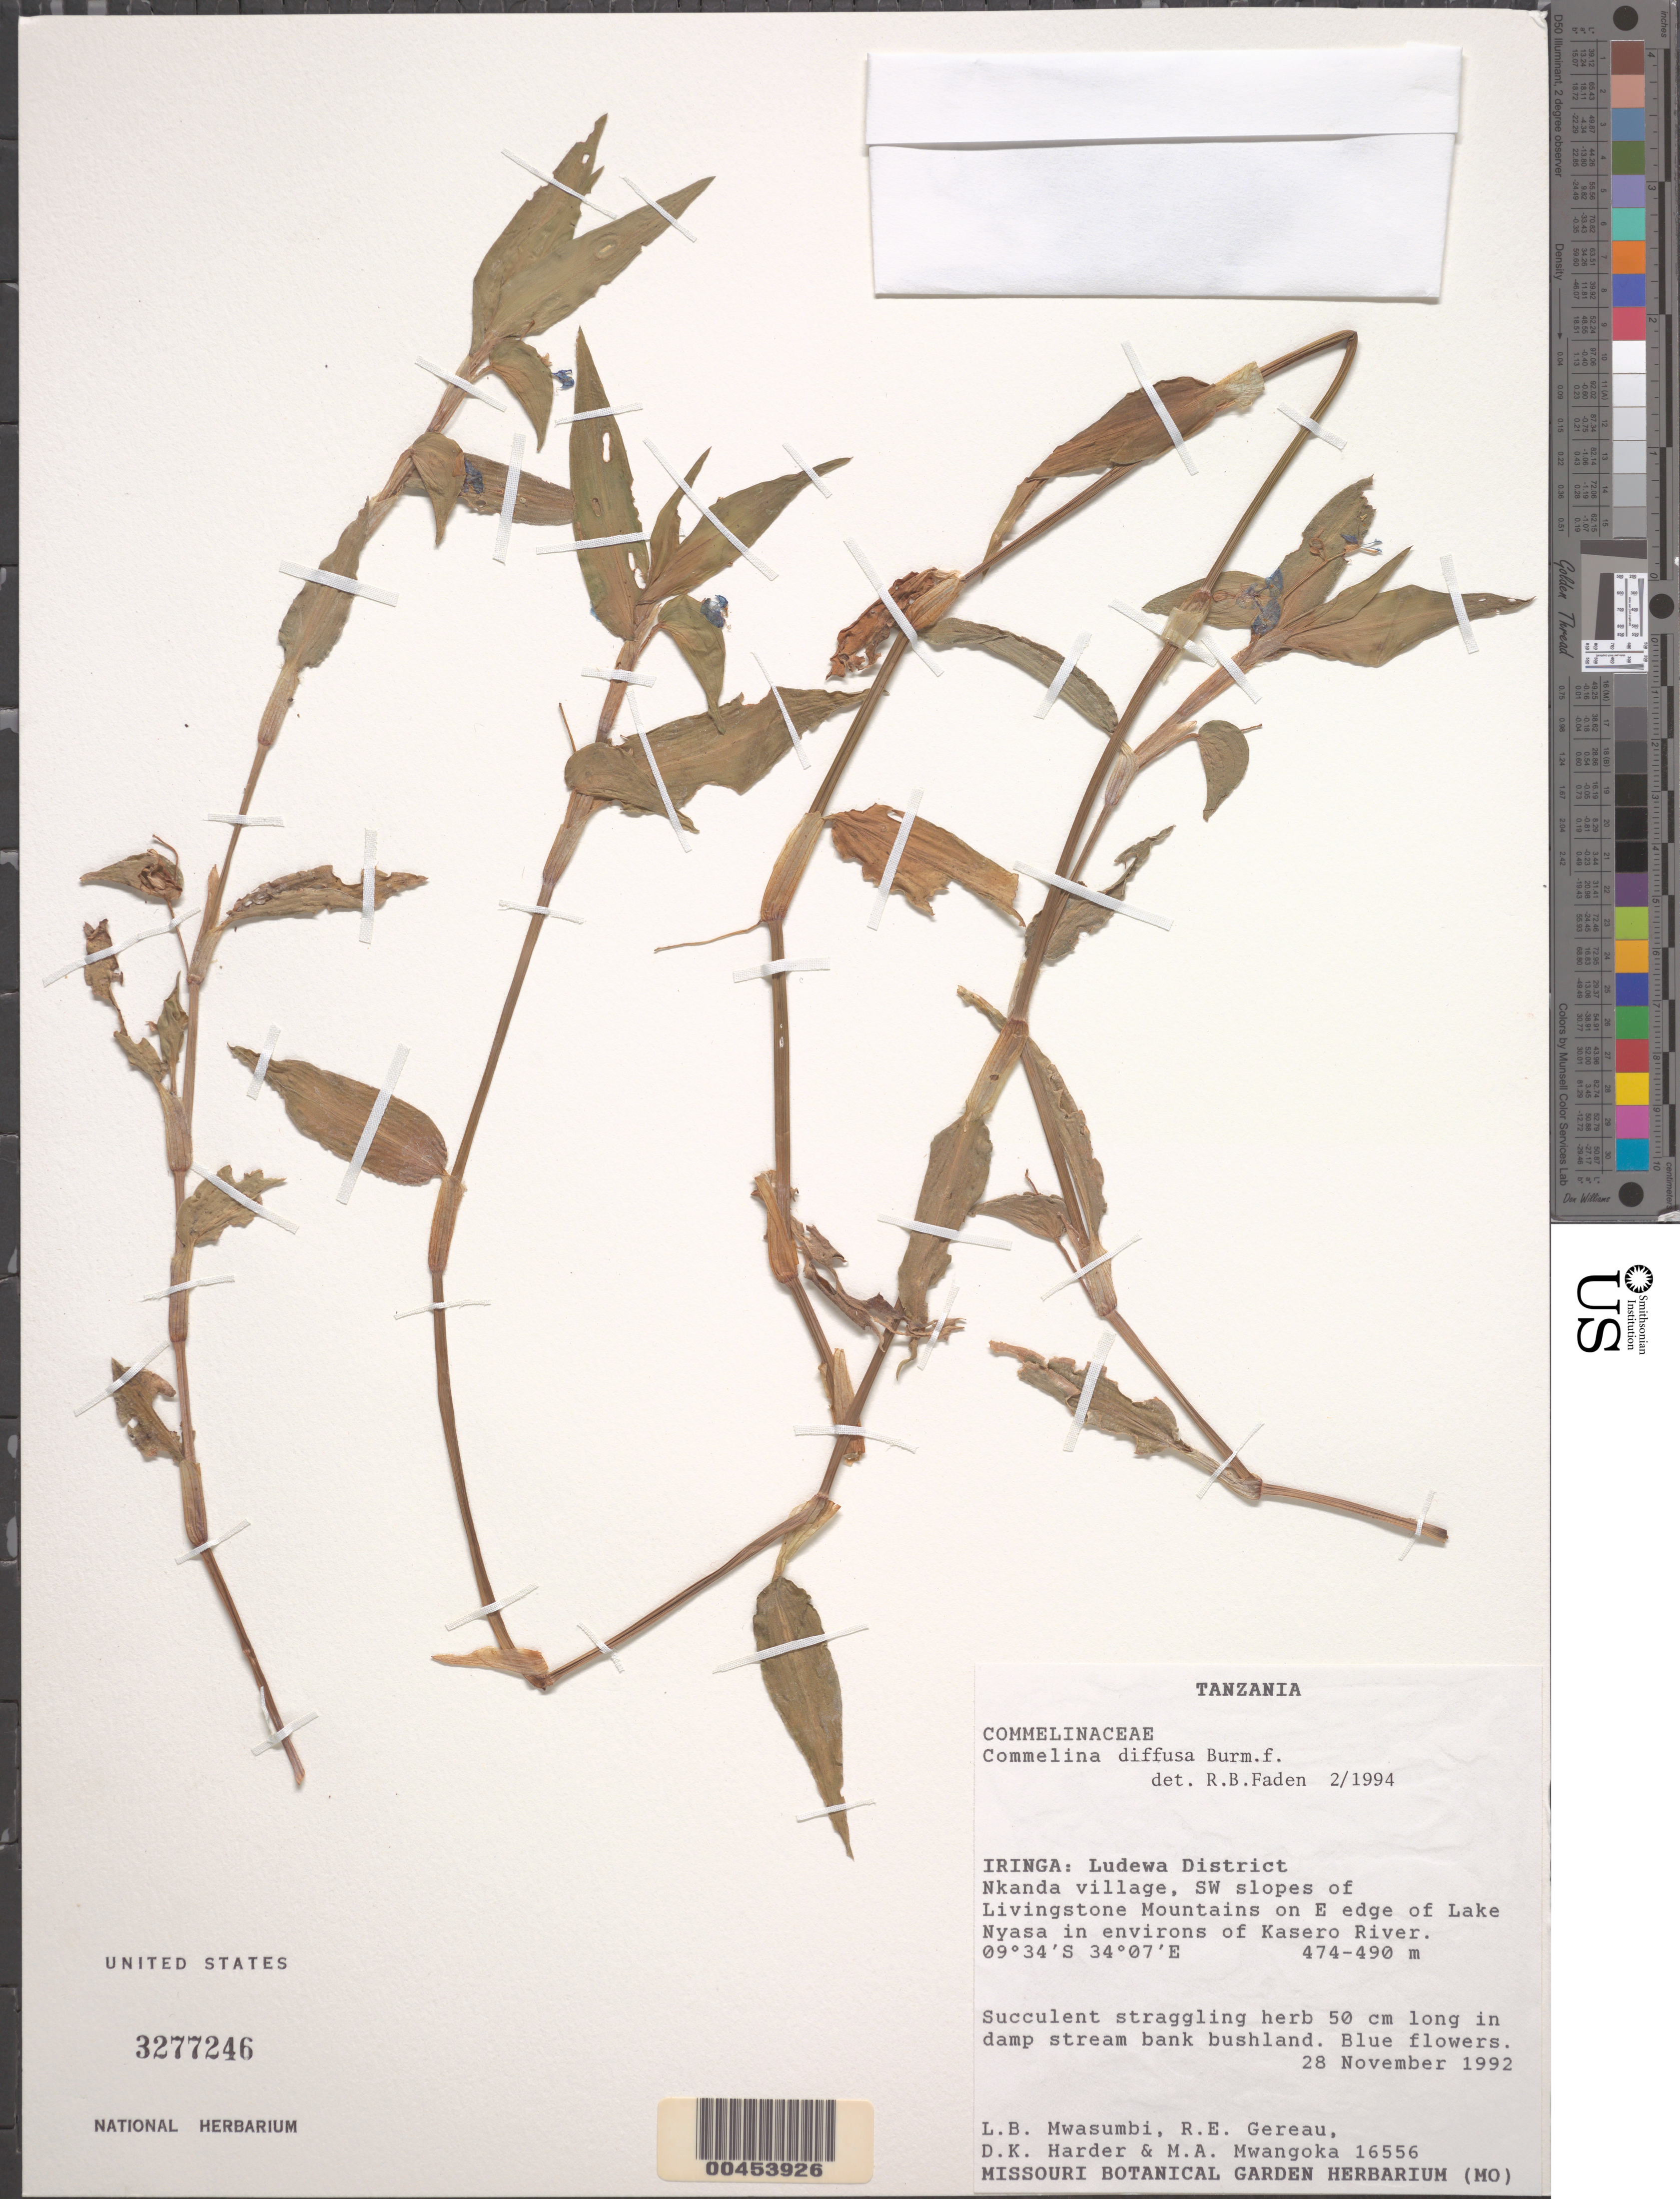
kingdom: Plantae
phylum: Tracheophyta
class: Liliopsida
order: Commelinales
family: Commelinaceae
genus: Commelina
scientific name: Commelina diffusa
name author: Burm. f.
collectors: L. Mwasumbi, R. E. Gereau, D. Harder & M. A. Mwangoka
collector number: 16556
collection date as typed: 28 Nov 1992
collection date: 1992-11-28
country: Tanzania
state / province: Iringa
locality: Ludewa dist. nkanda village, sw of livingstone mountains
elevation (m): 474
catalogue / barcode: US 3277246